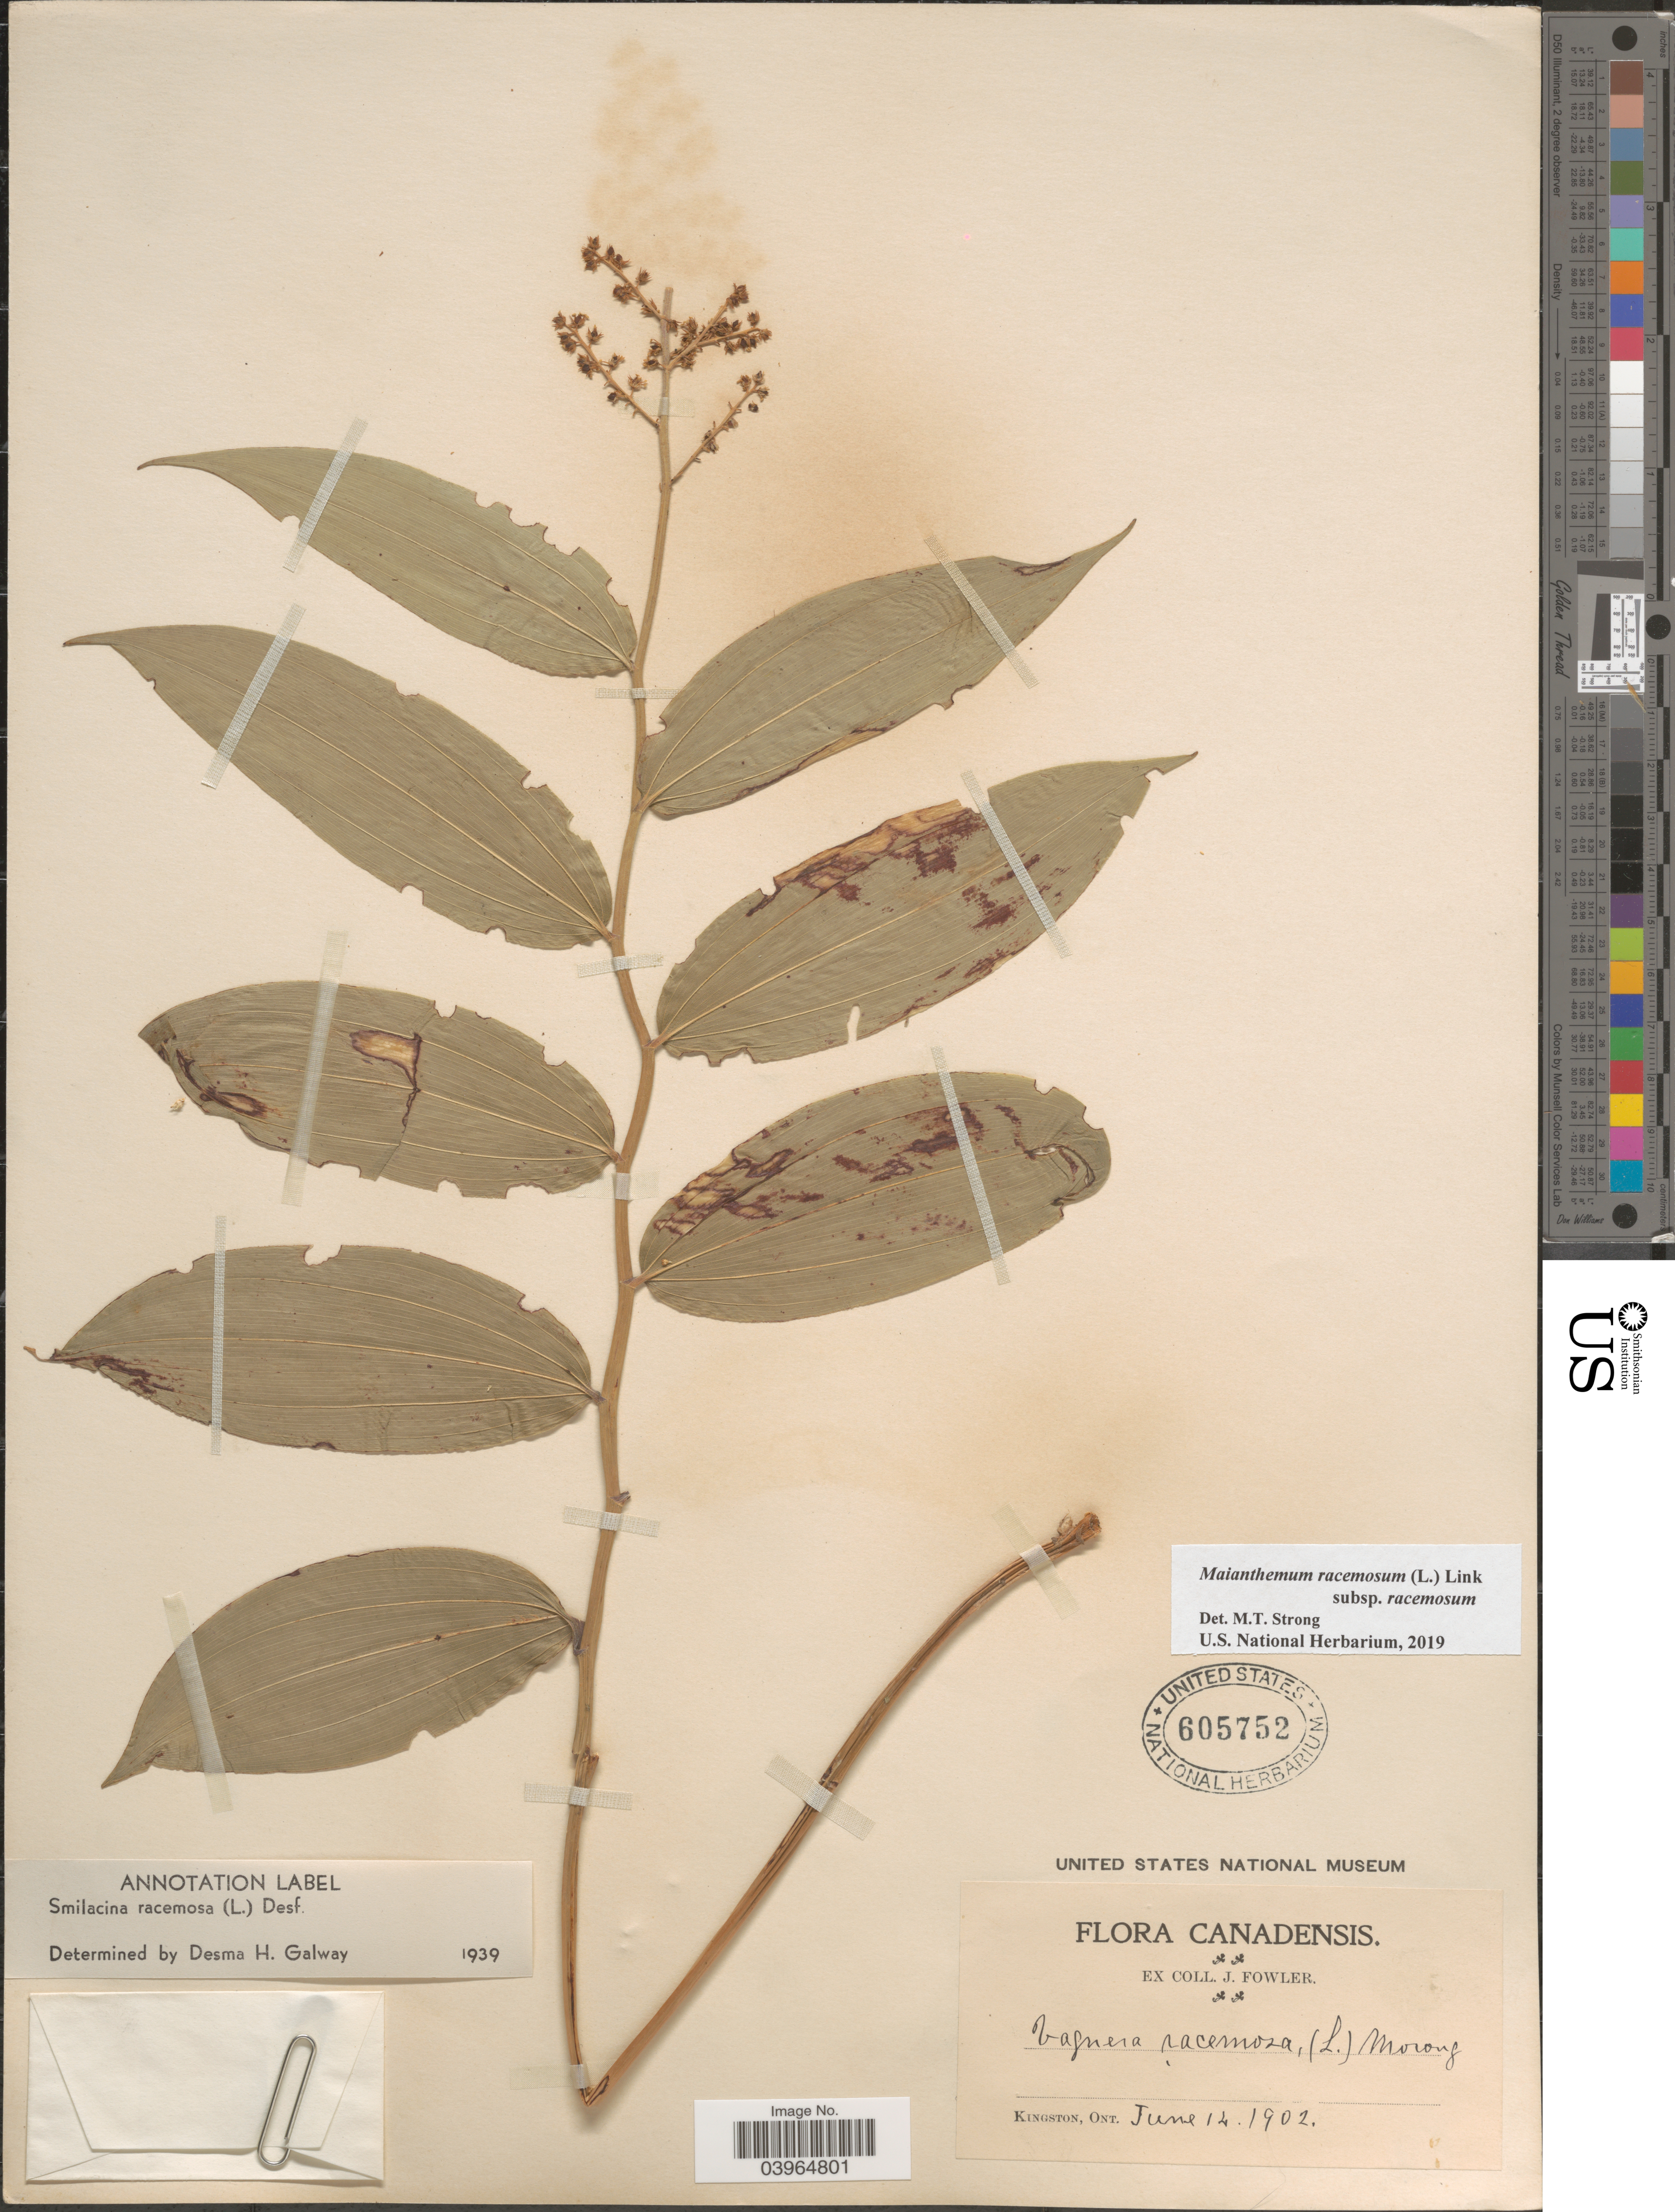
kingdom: Plantae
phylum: Tracheophyta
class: Liliopsida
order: Asparagales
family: Asparagaceae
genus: Maianthemum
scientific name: Maianthemum racemosum subsp. racemosum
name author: (L.) Link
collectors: J. Fowler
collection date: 1902-06-14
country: Canada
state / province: Ontario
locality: Kingston.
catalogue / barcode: US 605752